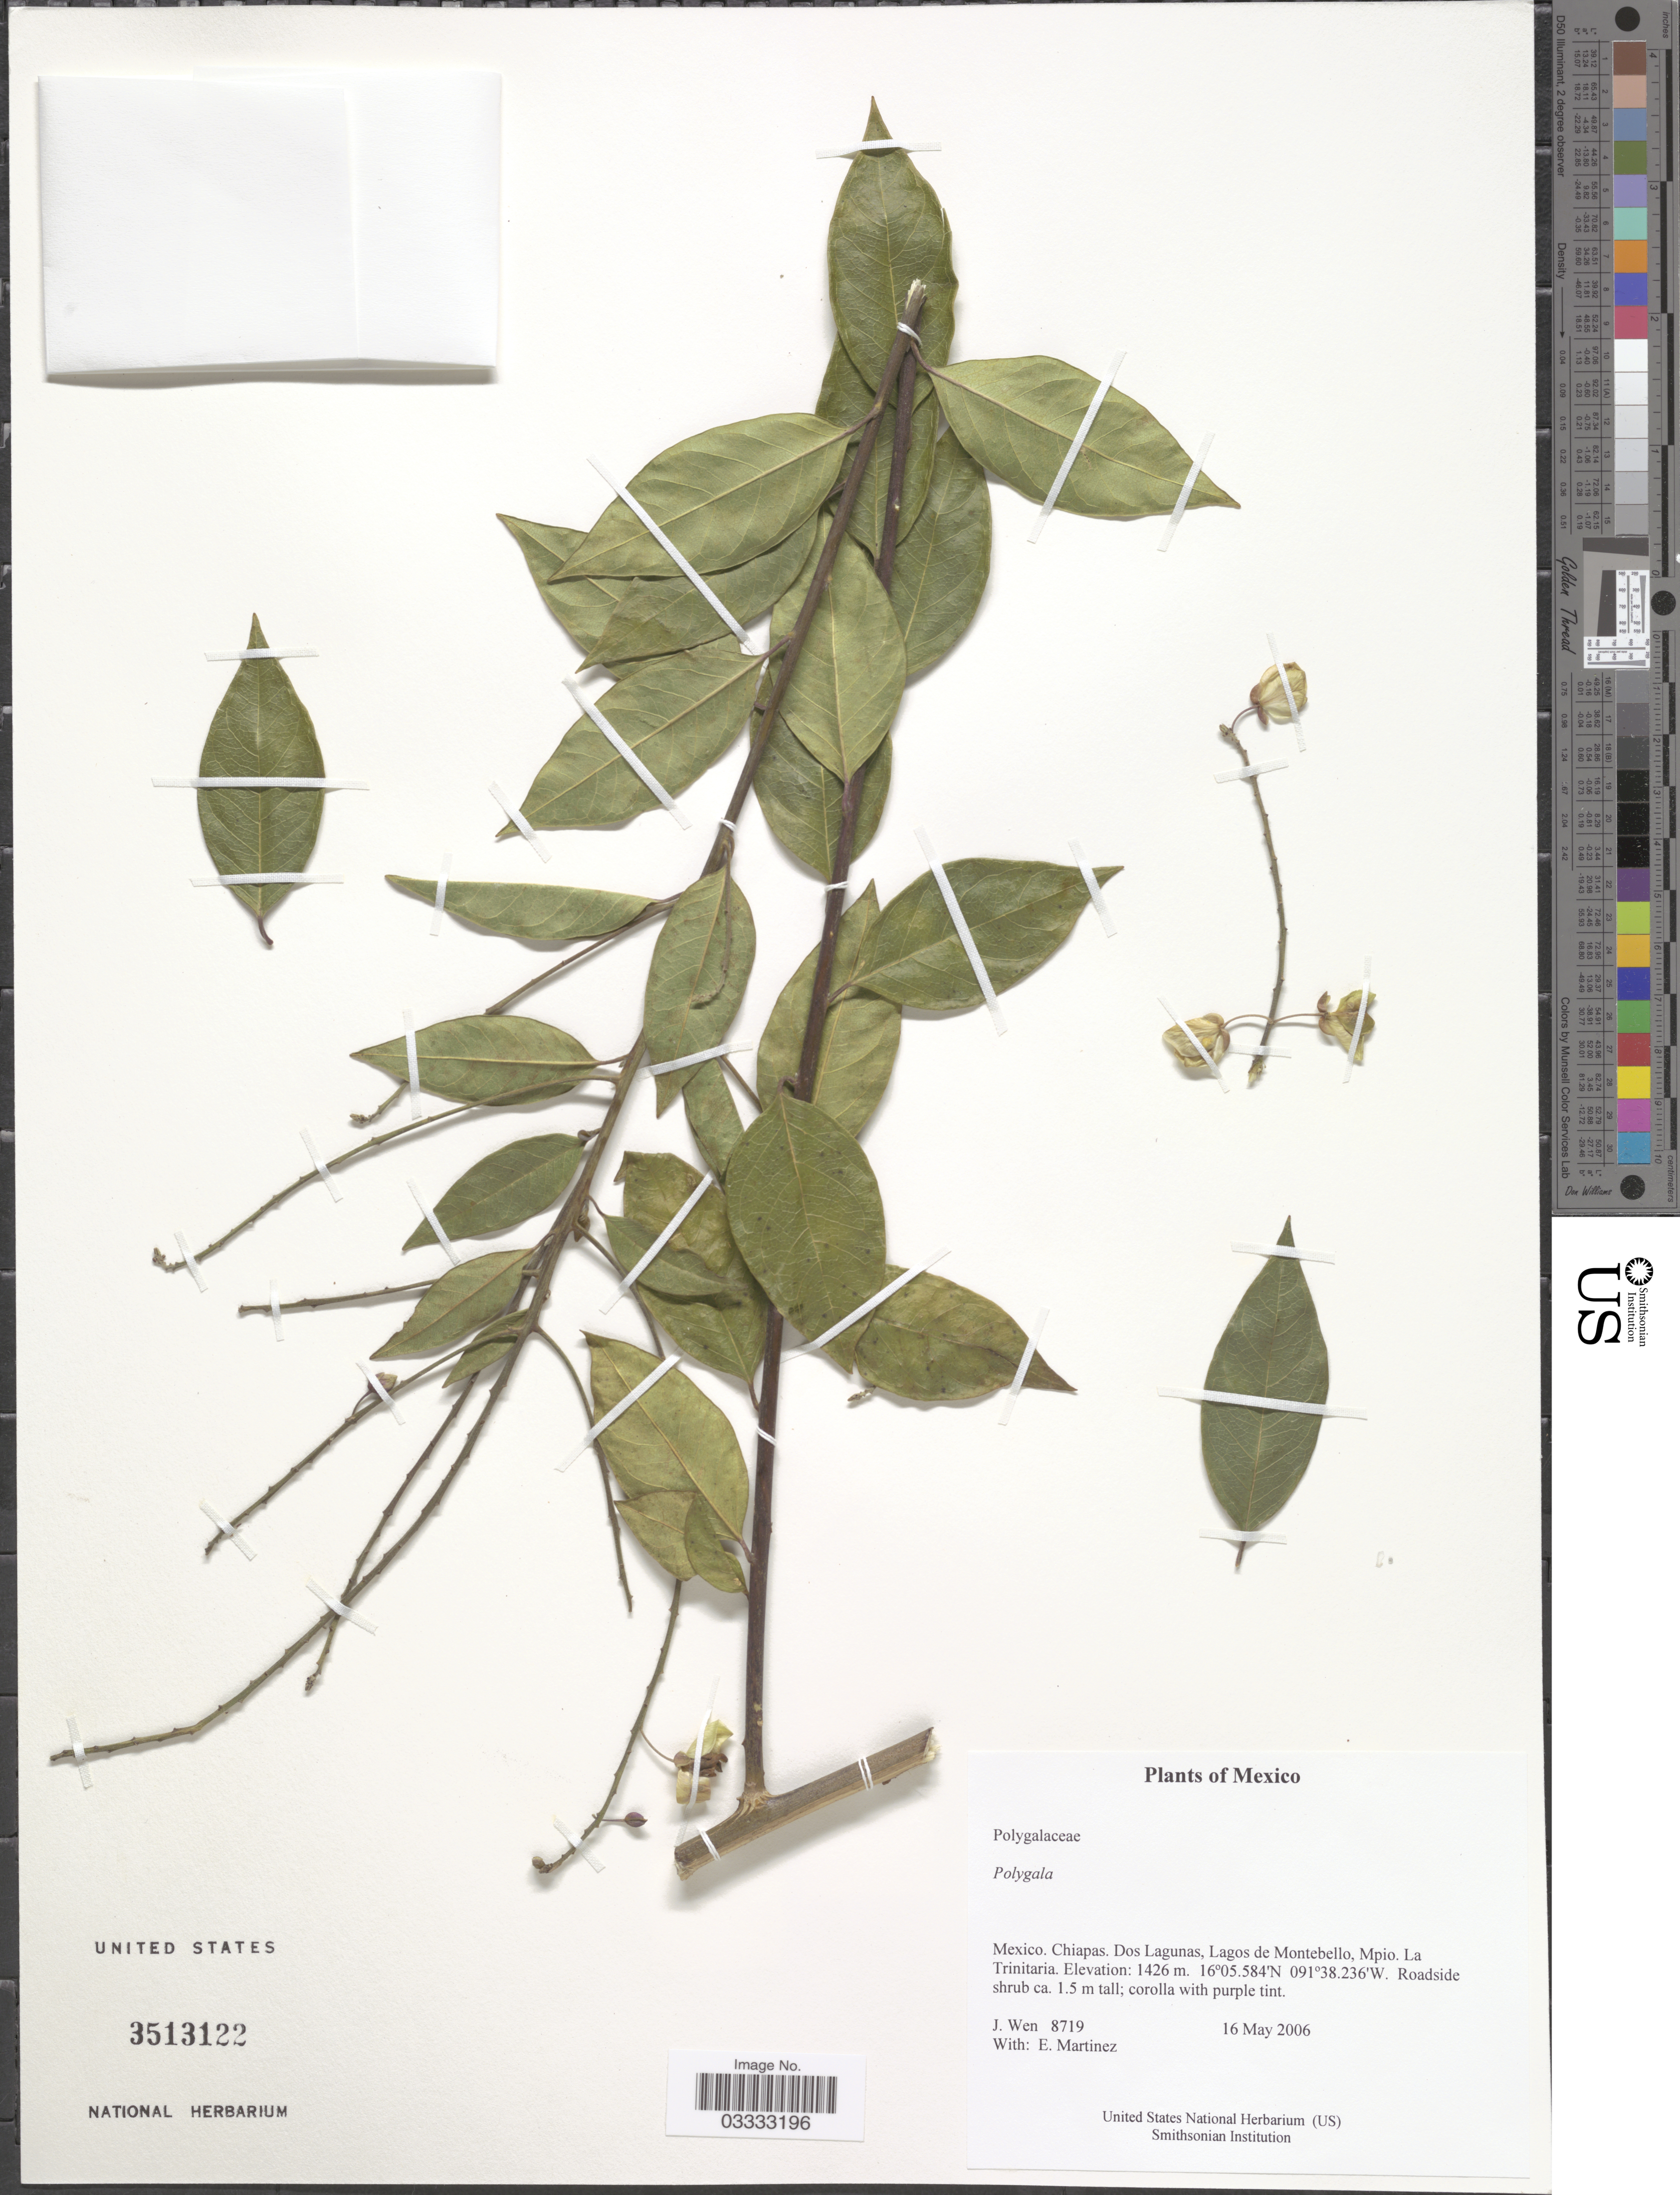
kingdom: Plantae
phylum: Tracheophyta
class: Magnoliopsida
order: Fabales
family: Polygalaceae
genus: Polygala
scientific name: Polygala sp.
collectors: J. Wen & E. Martínez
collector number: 8719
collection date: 2006-05-16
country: Mexico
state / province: Chiapas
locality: Dos Lagunas, Lagos de Montebello, Mpio. La Trinitaria.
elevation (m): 1426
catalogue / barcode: US 3513122